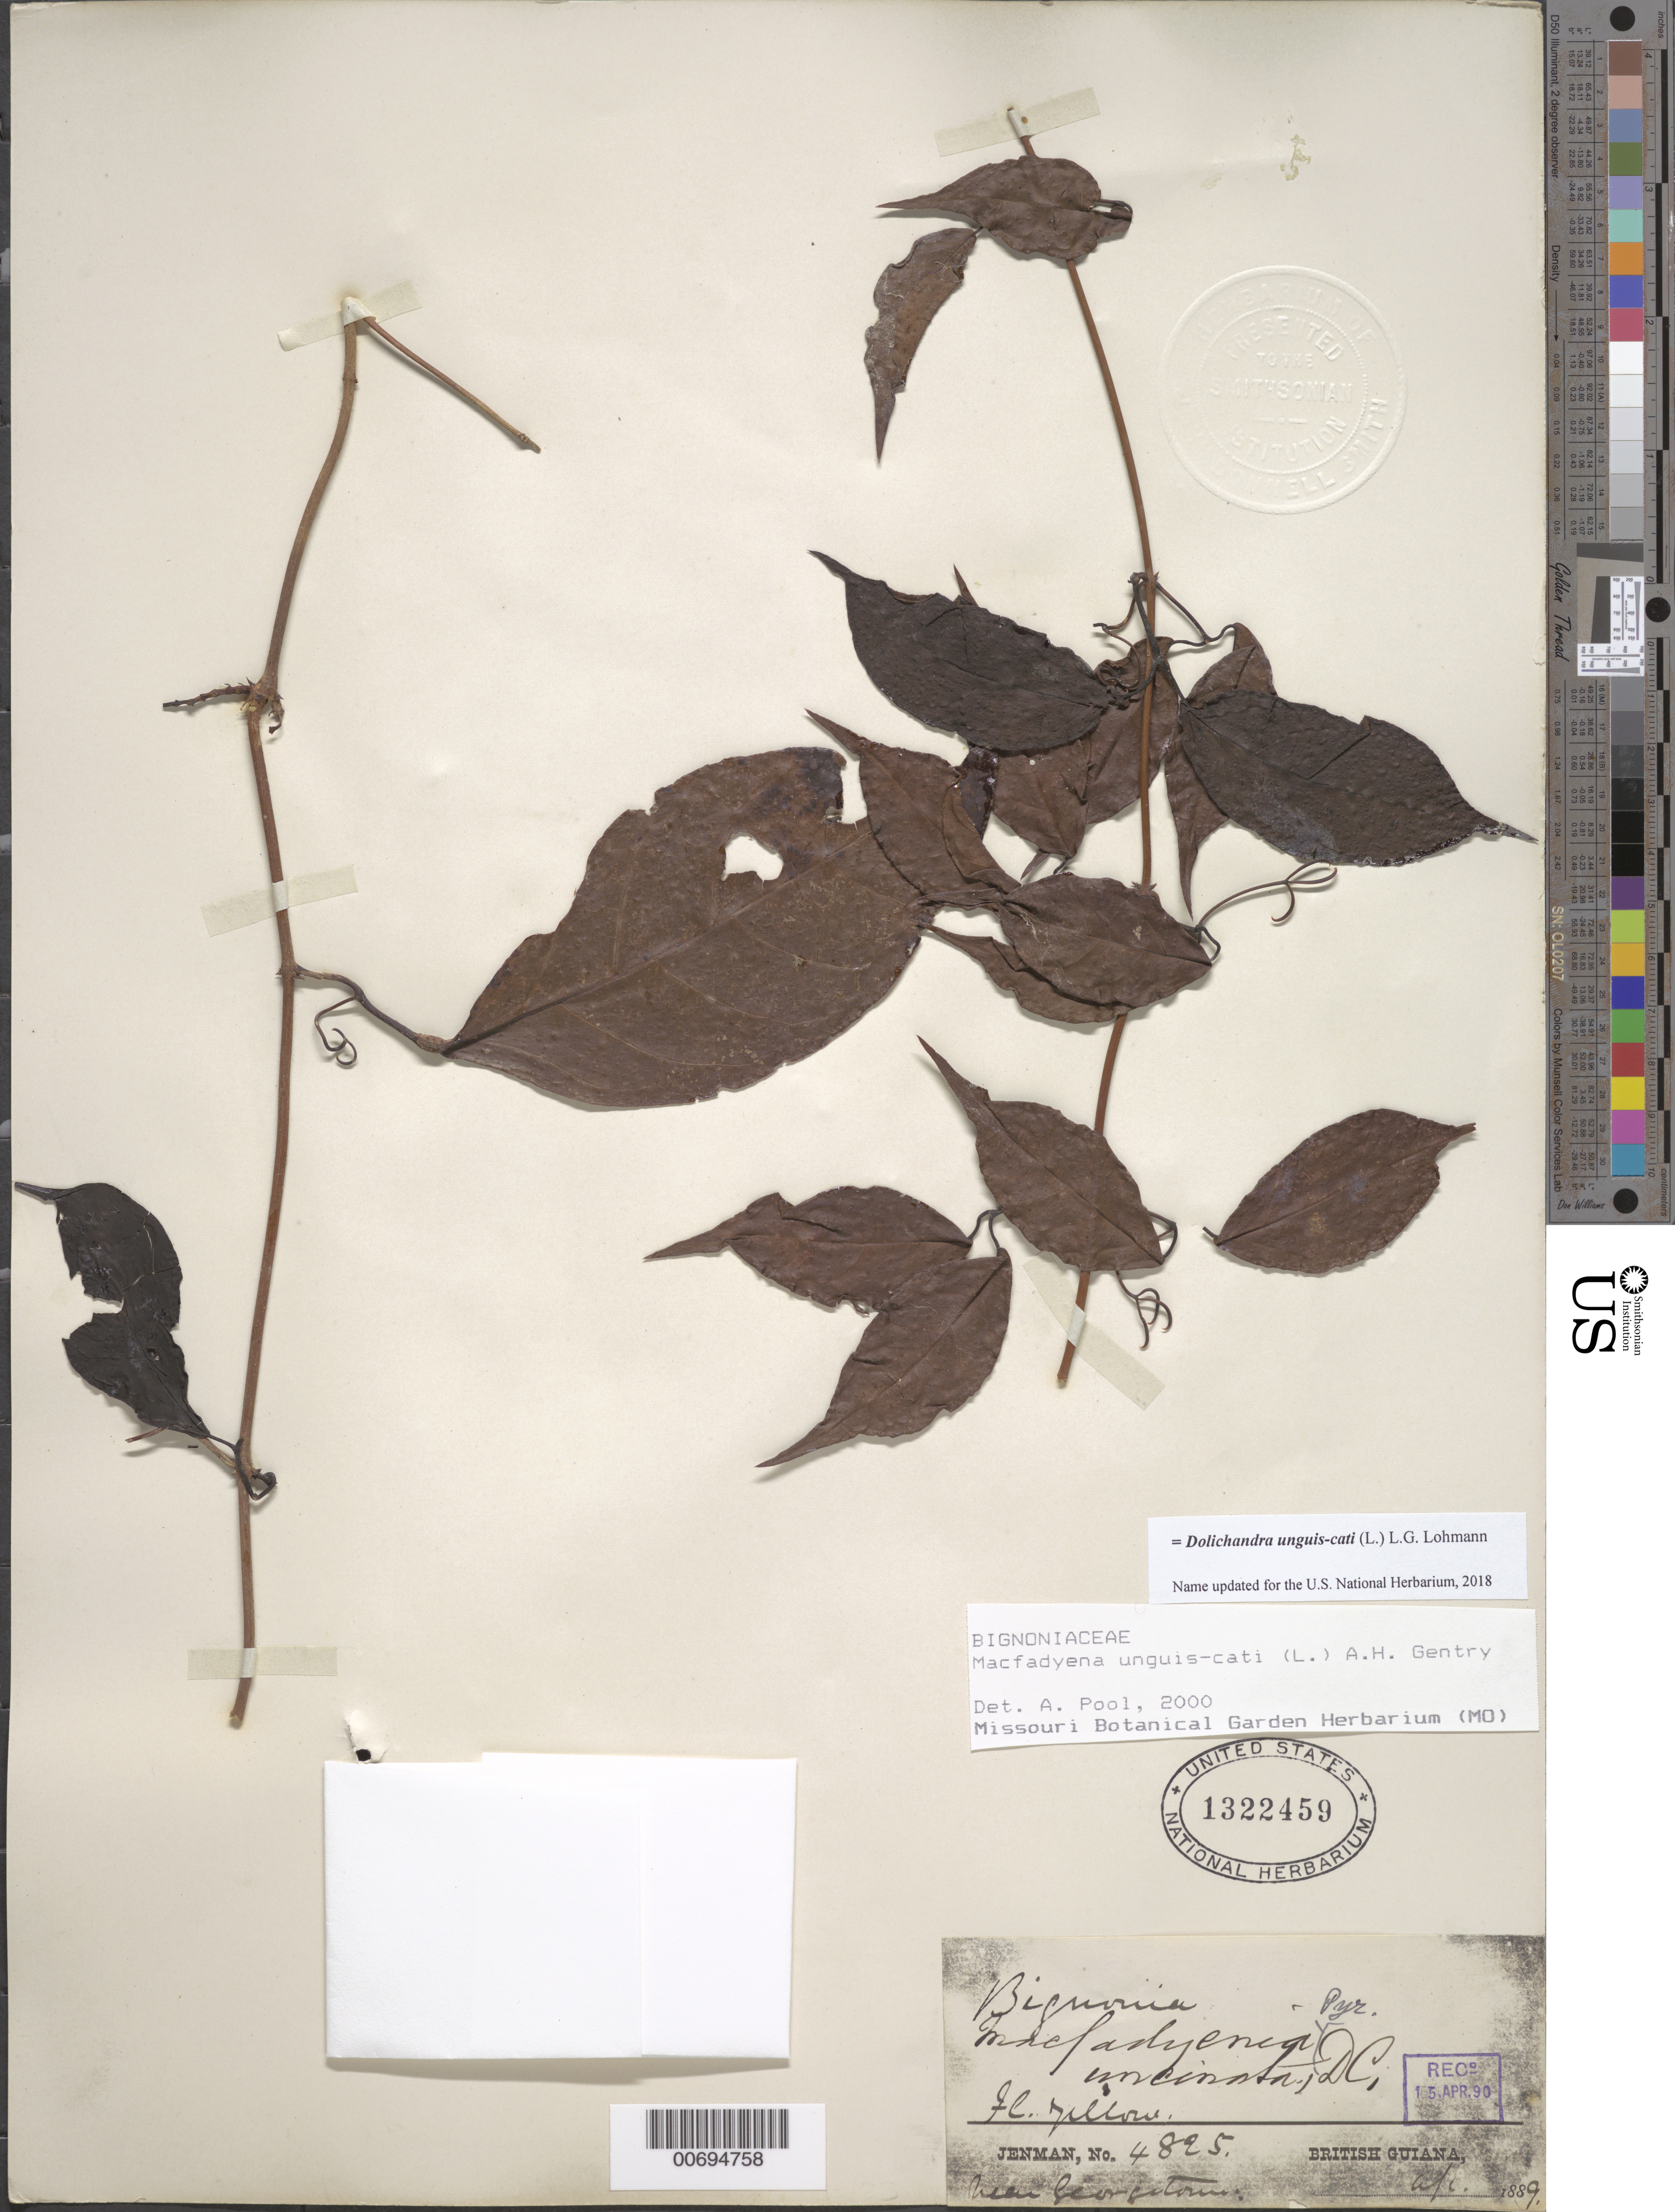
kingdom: Plantae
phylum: Tracheophyta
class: Magnoliopsida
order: Lamiales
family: Bignoniaceae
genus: Dolichandra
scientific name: Dolichandra unguis-cati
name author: (L.) L.G. Lohmann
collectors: G. S. Jenman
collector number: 4825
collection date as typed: April 1889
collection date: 1889-04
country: Guyana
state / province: Demerara-Mahaica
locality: Georgetown, vic.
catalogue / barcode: US 1322459